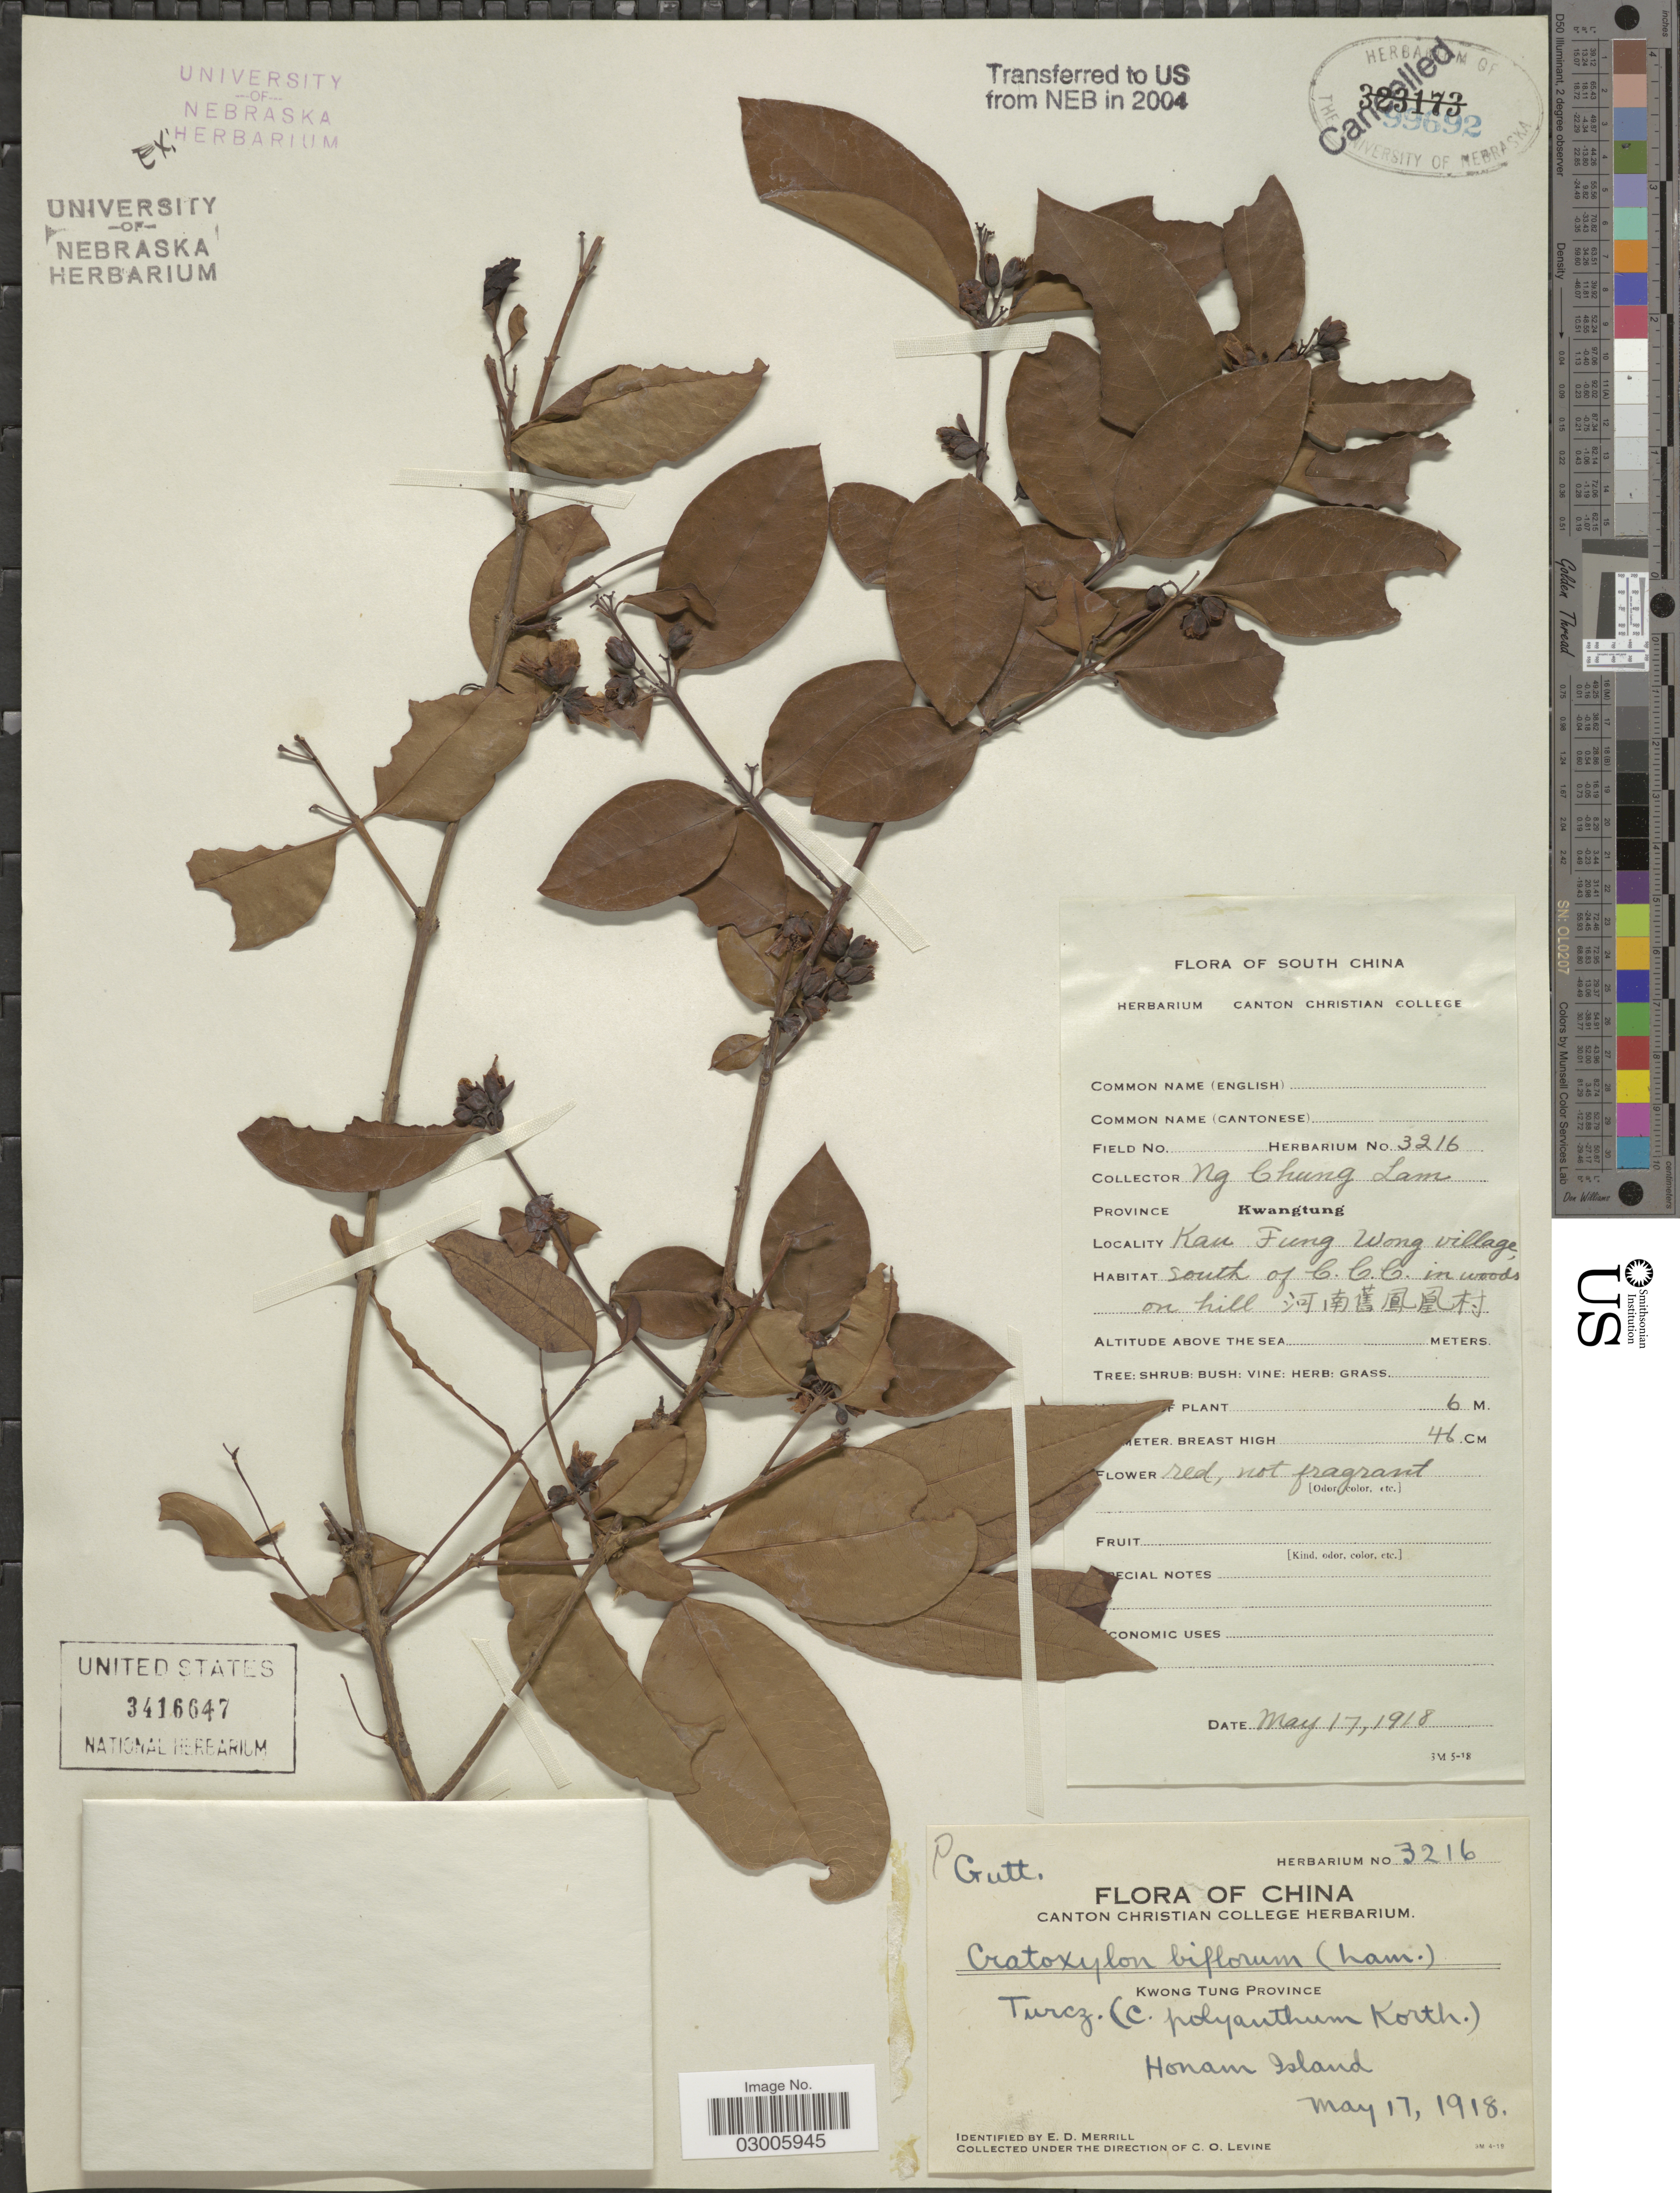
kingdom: Plantae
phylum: Tracheophyta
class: Magnoliopsida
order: Malpighiales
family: Hypericaceae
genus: Cratoxylum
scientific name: Cratoxylum sp.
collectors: C. L. Ng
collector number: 3216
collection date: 1918-05-17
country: China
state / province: Guangdong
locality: Province Kwangtung. Kau Fieng Wong village. South of C.C.C. in woods on hill X. Honan Island.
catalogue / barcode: US 3416647